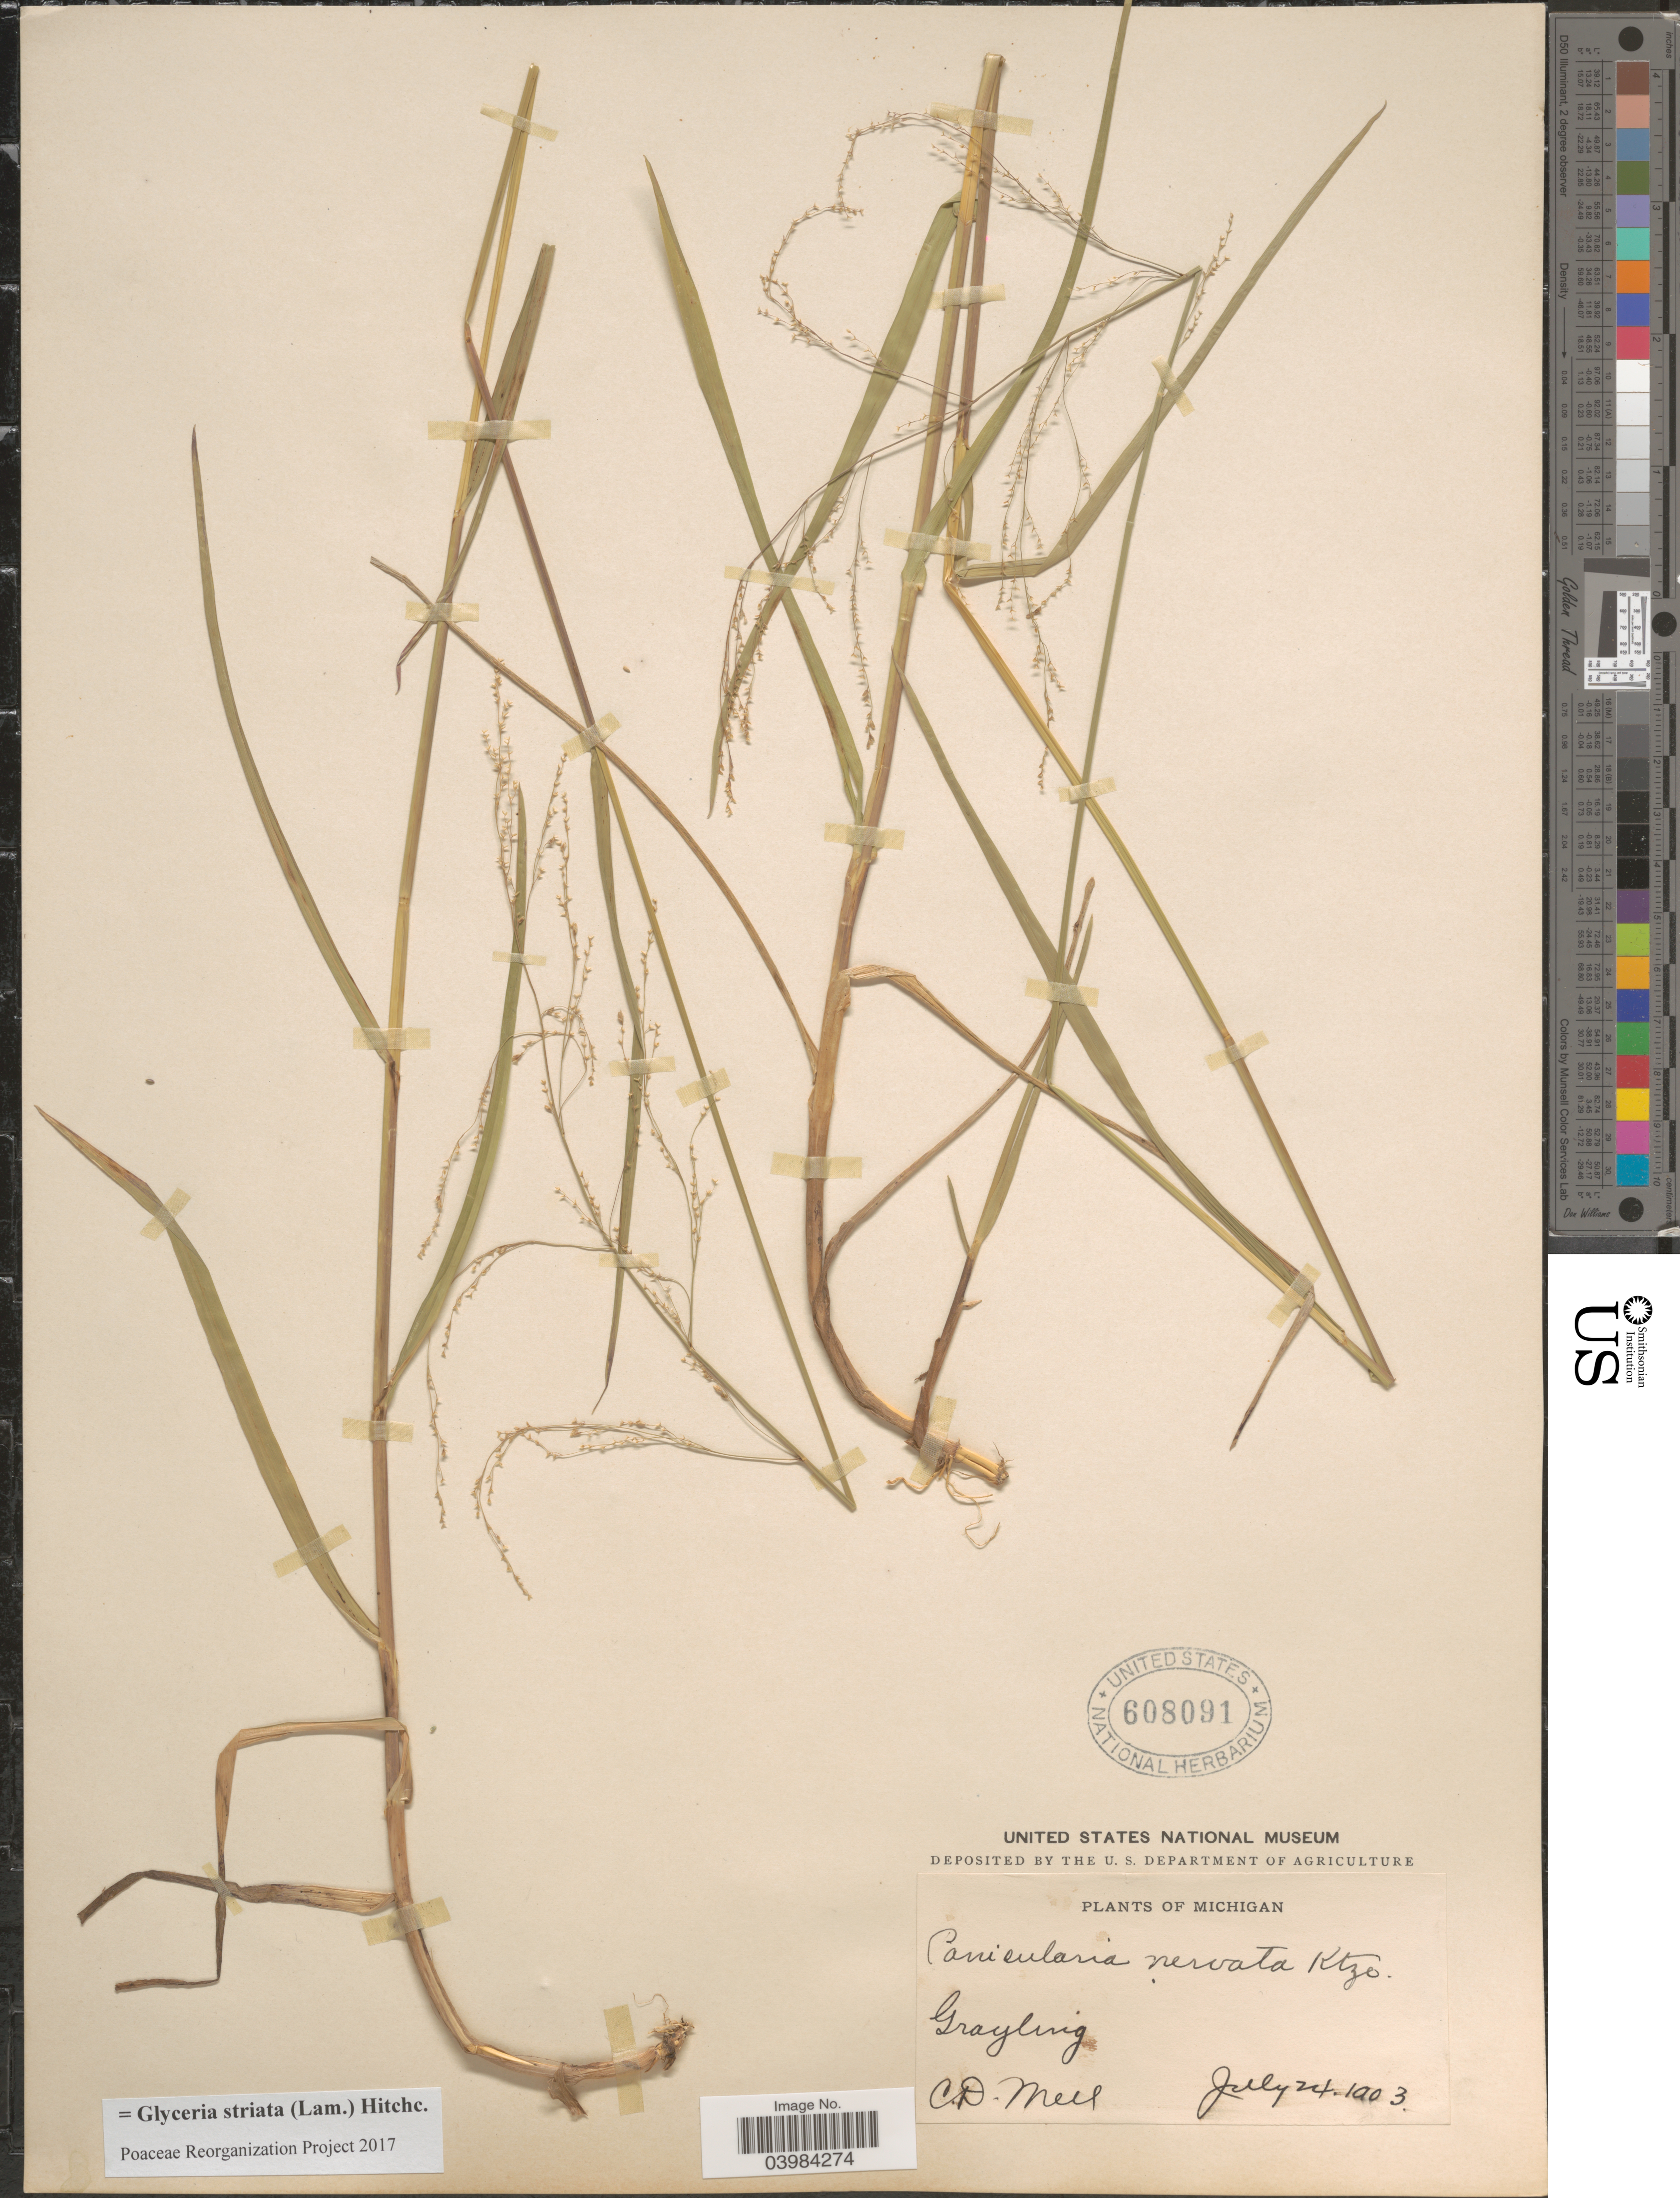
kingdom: Plantae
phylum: Tracheophyta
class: Liliopsida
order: Poales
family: Poaceae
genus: Glyceria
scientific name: Glyceria striata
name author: (Lam.) Hitchc.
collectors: C. D. Mell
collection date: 1903-07-24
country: United States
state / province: Michigan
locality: Grayling.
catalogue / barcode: US 608091